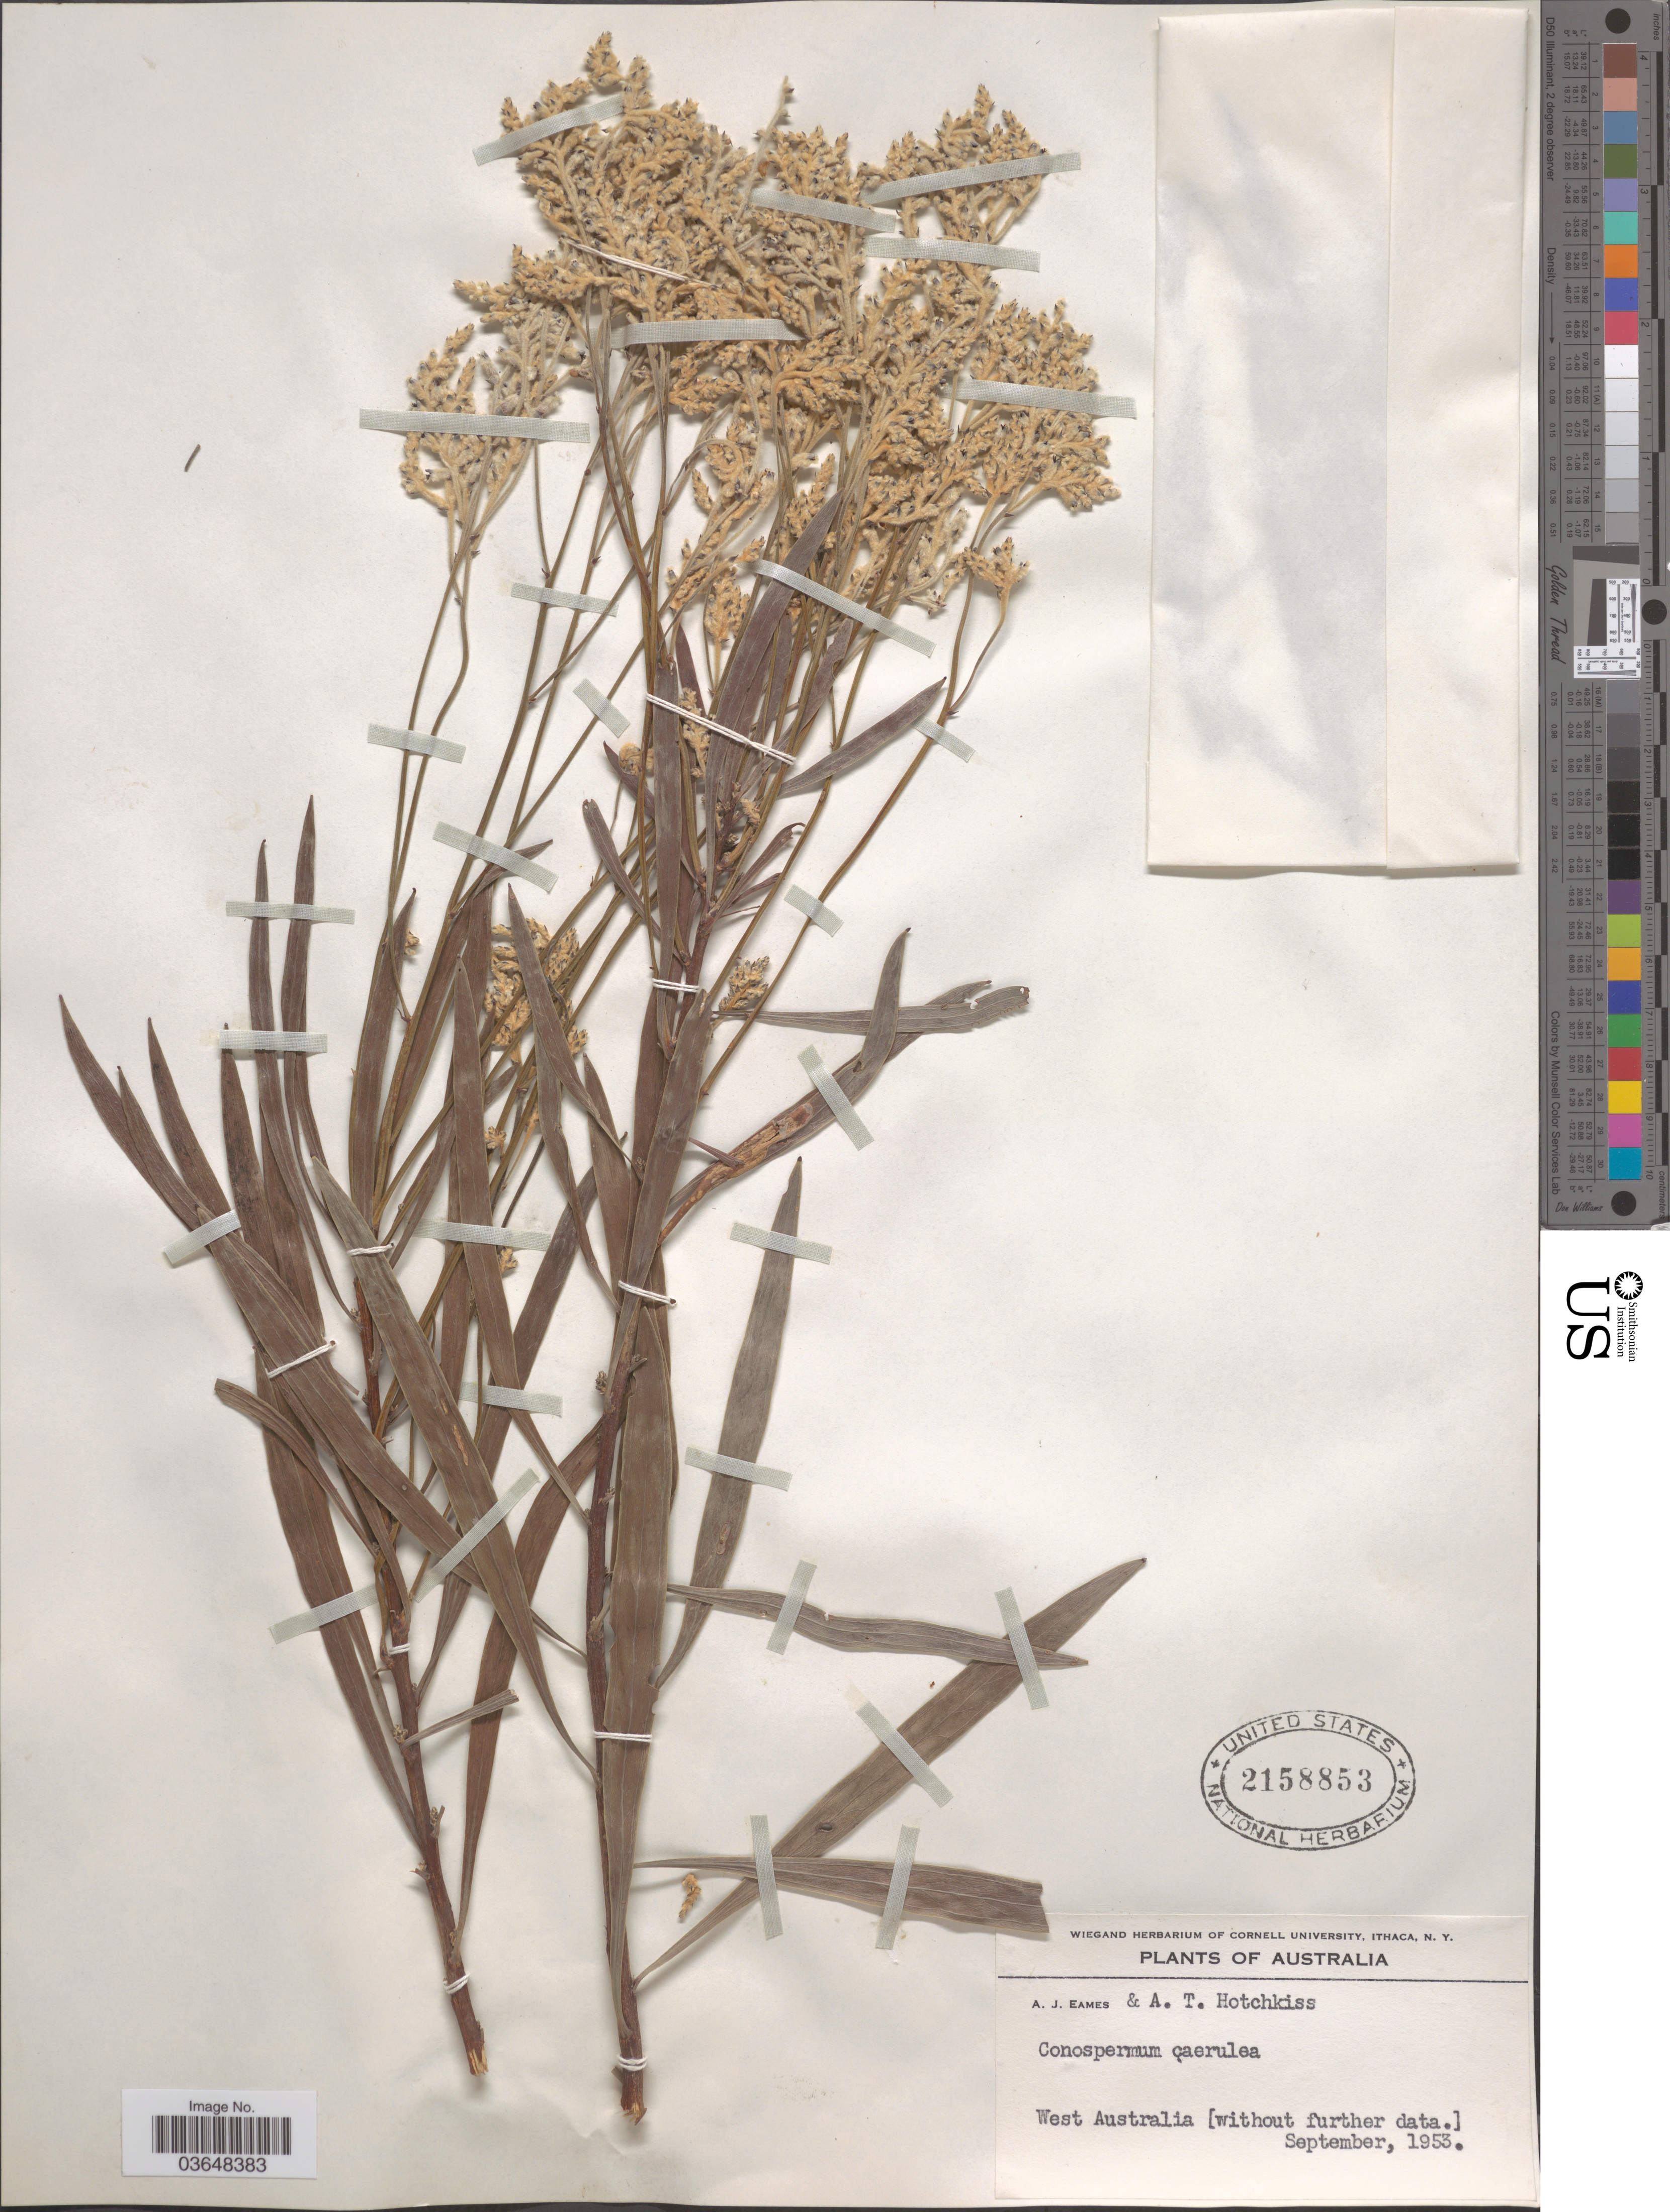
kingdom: Plantae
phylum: Tracheophyta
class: Magnoliopsida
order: Proteales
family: Proteaceae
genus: Conospermum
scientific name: Conospermum caeruleum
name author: R. Br.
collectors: A. J. Eames & A. Hotchkiss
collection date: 1953-09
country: Australia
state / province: Western Australia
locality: West Australia.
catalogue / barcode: US 2158853